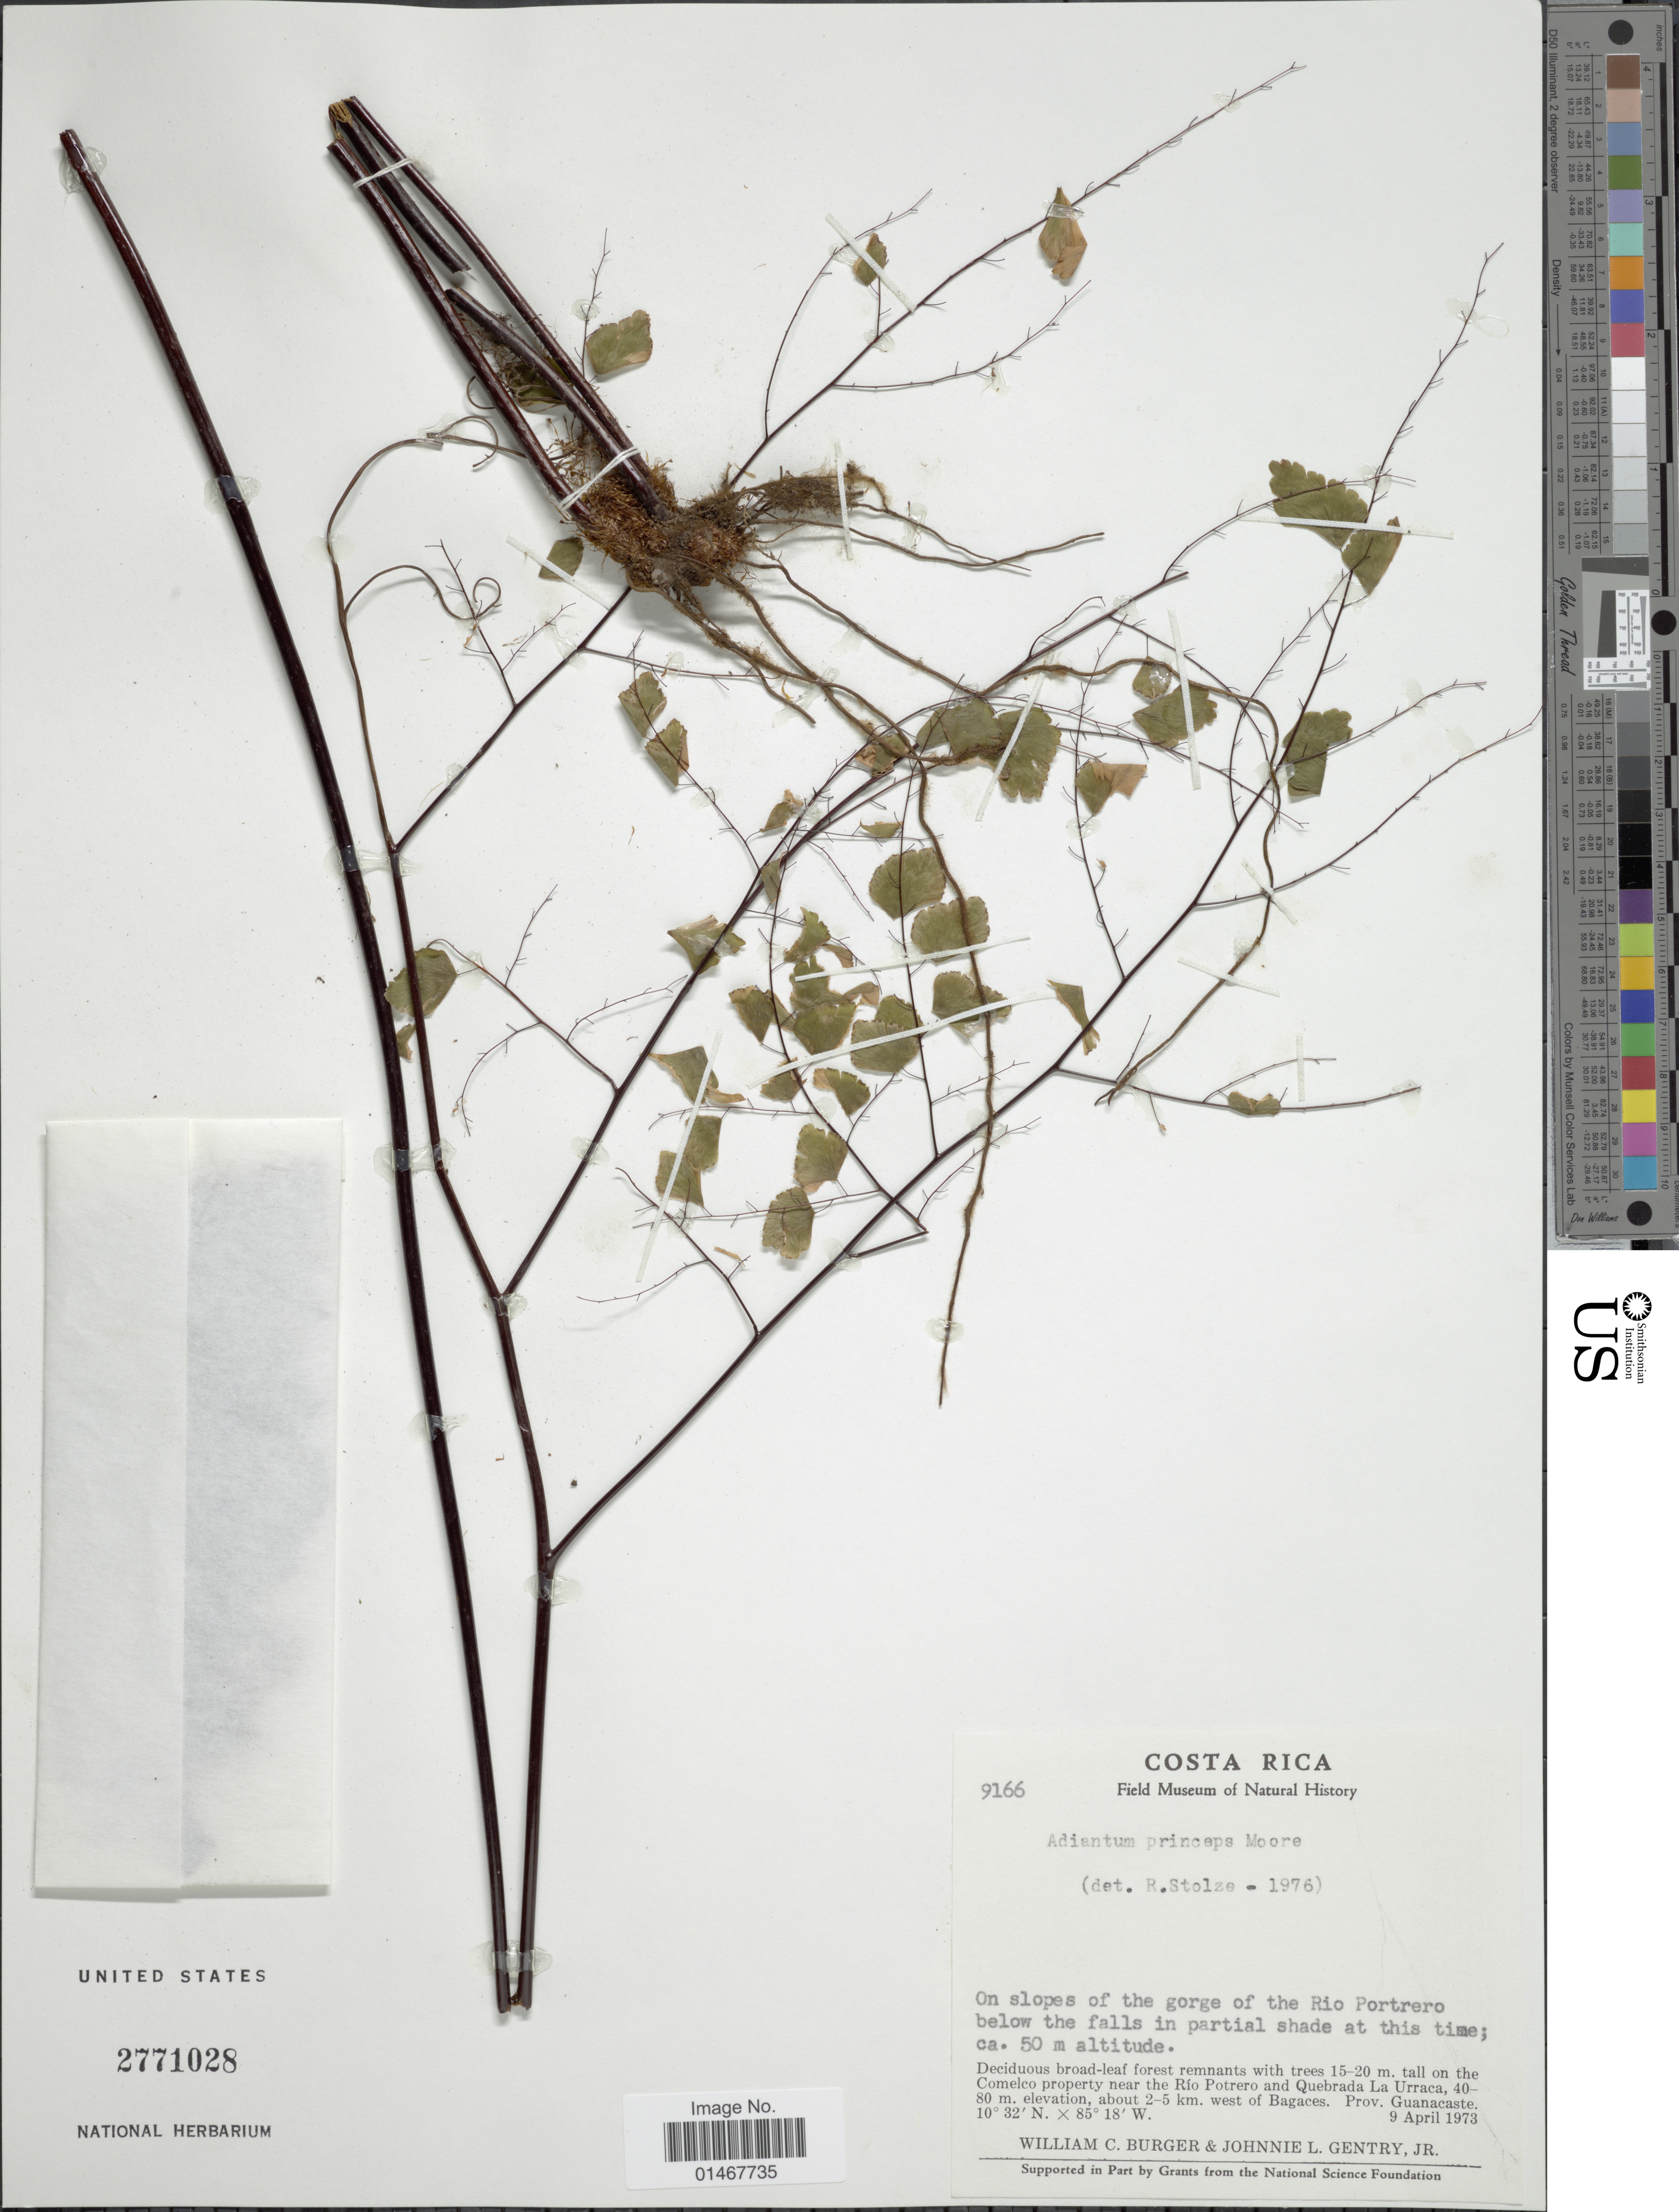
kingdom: Plantae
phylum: Tracheophyta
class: Polypodiopsida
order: Polypodiales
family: Pteridaceae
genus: Adiantum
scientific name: Adiantum princeps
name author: T. Moore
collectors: W. Burger & J. L. Gentry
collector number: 9166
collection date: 1973-04-09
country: Costa Rica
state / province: Guanacaste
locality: Tall on the Comelco property near the Río Potreo and Quebrada La Urraca, about 2-5 km west of Bagaces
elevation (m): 40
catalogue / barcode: US 2771028